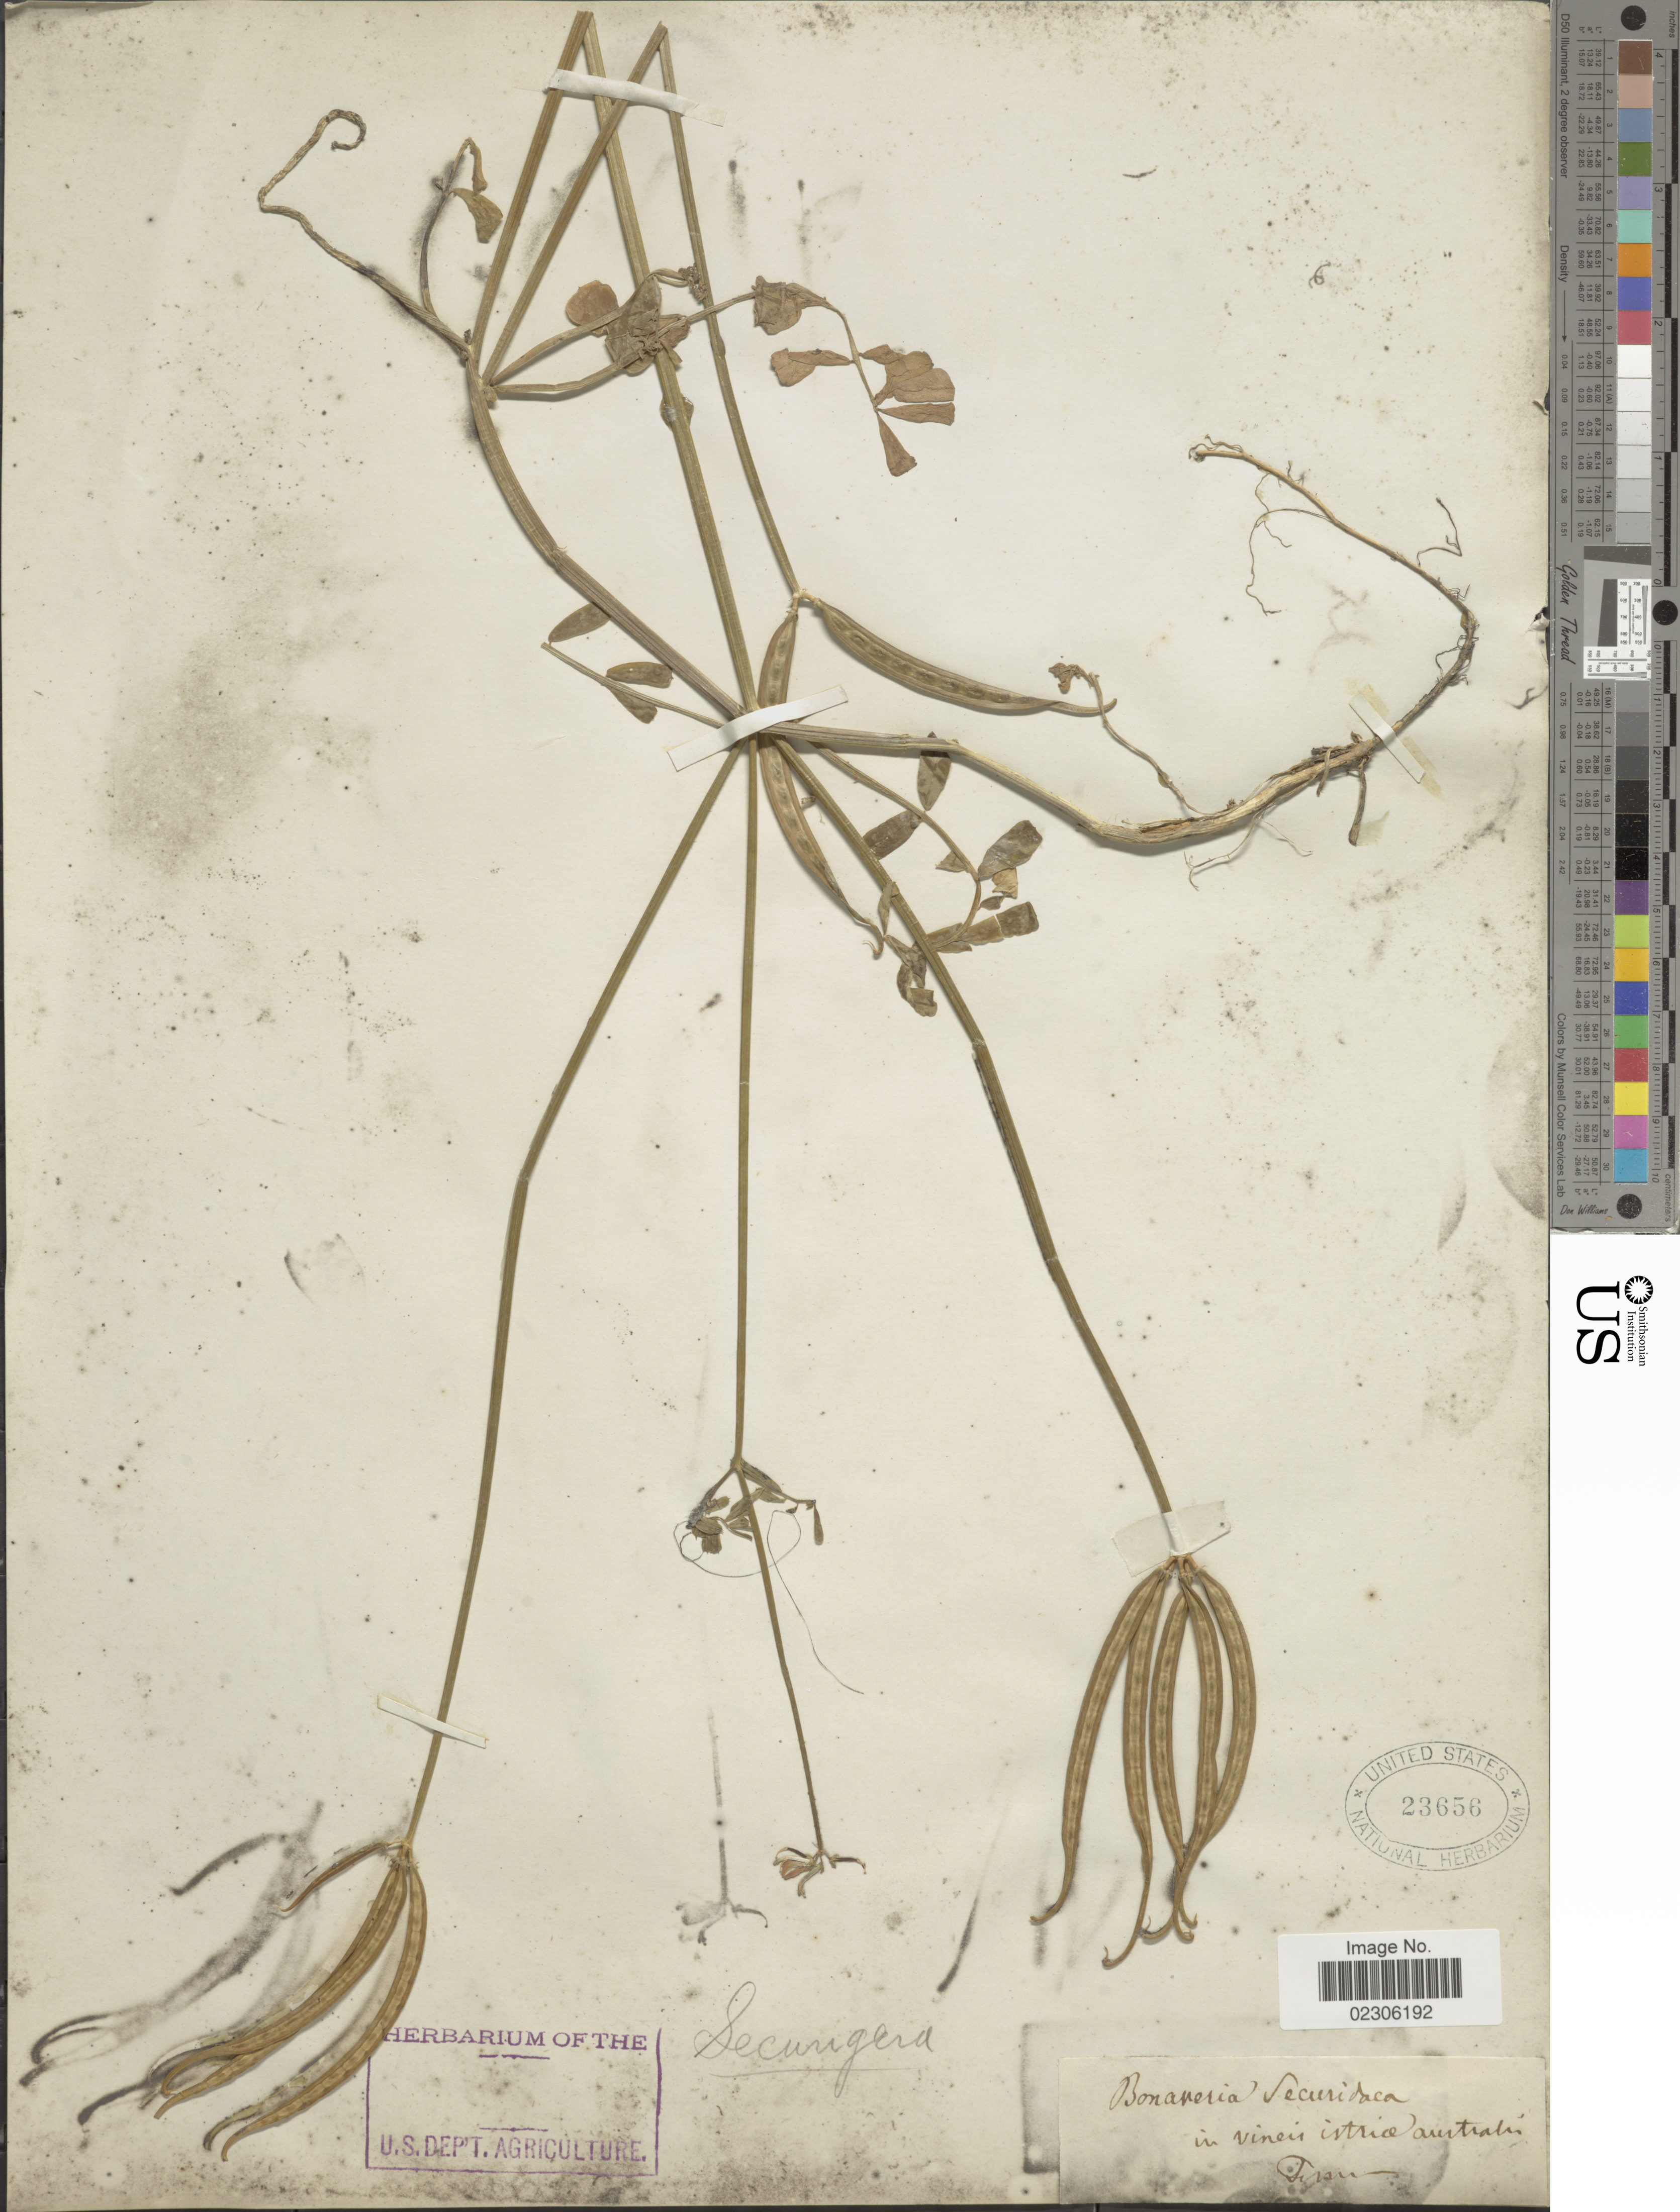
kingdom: Plantae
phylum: Tracheophyta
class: Magnoliopsida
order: Fabales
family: Fabaceae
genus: Securigera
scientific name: Securigera securidaca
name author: (L.) Degen & Dörfl.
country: Croatia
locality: In vineis istriae australi [southern Istria = Croatia]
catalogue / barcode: US 23656